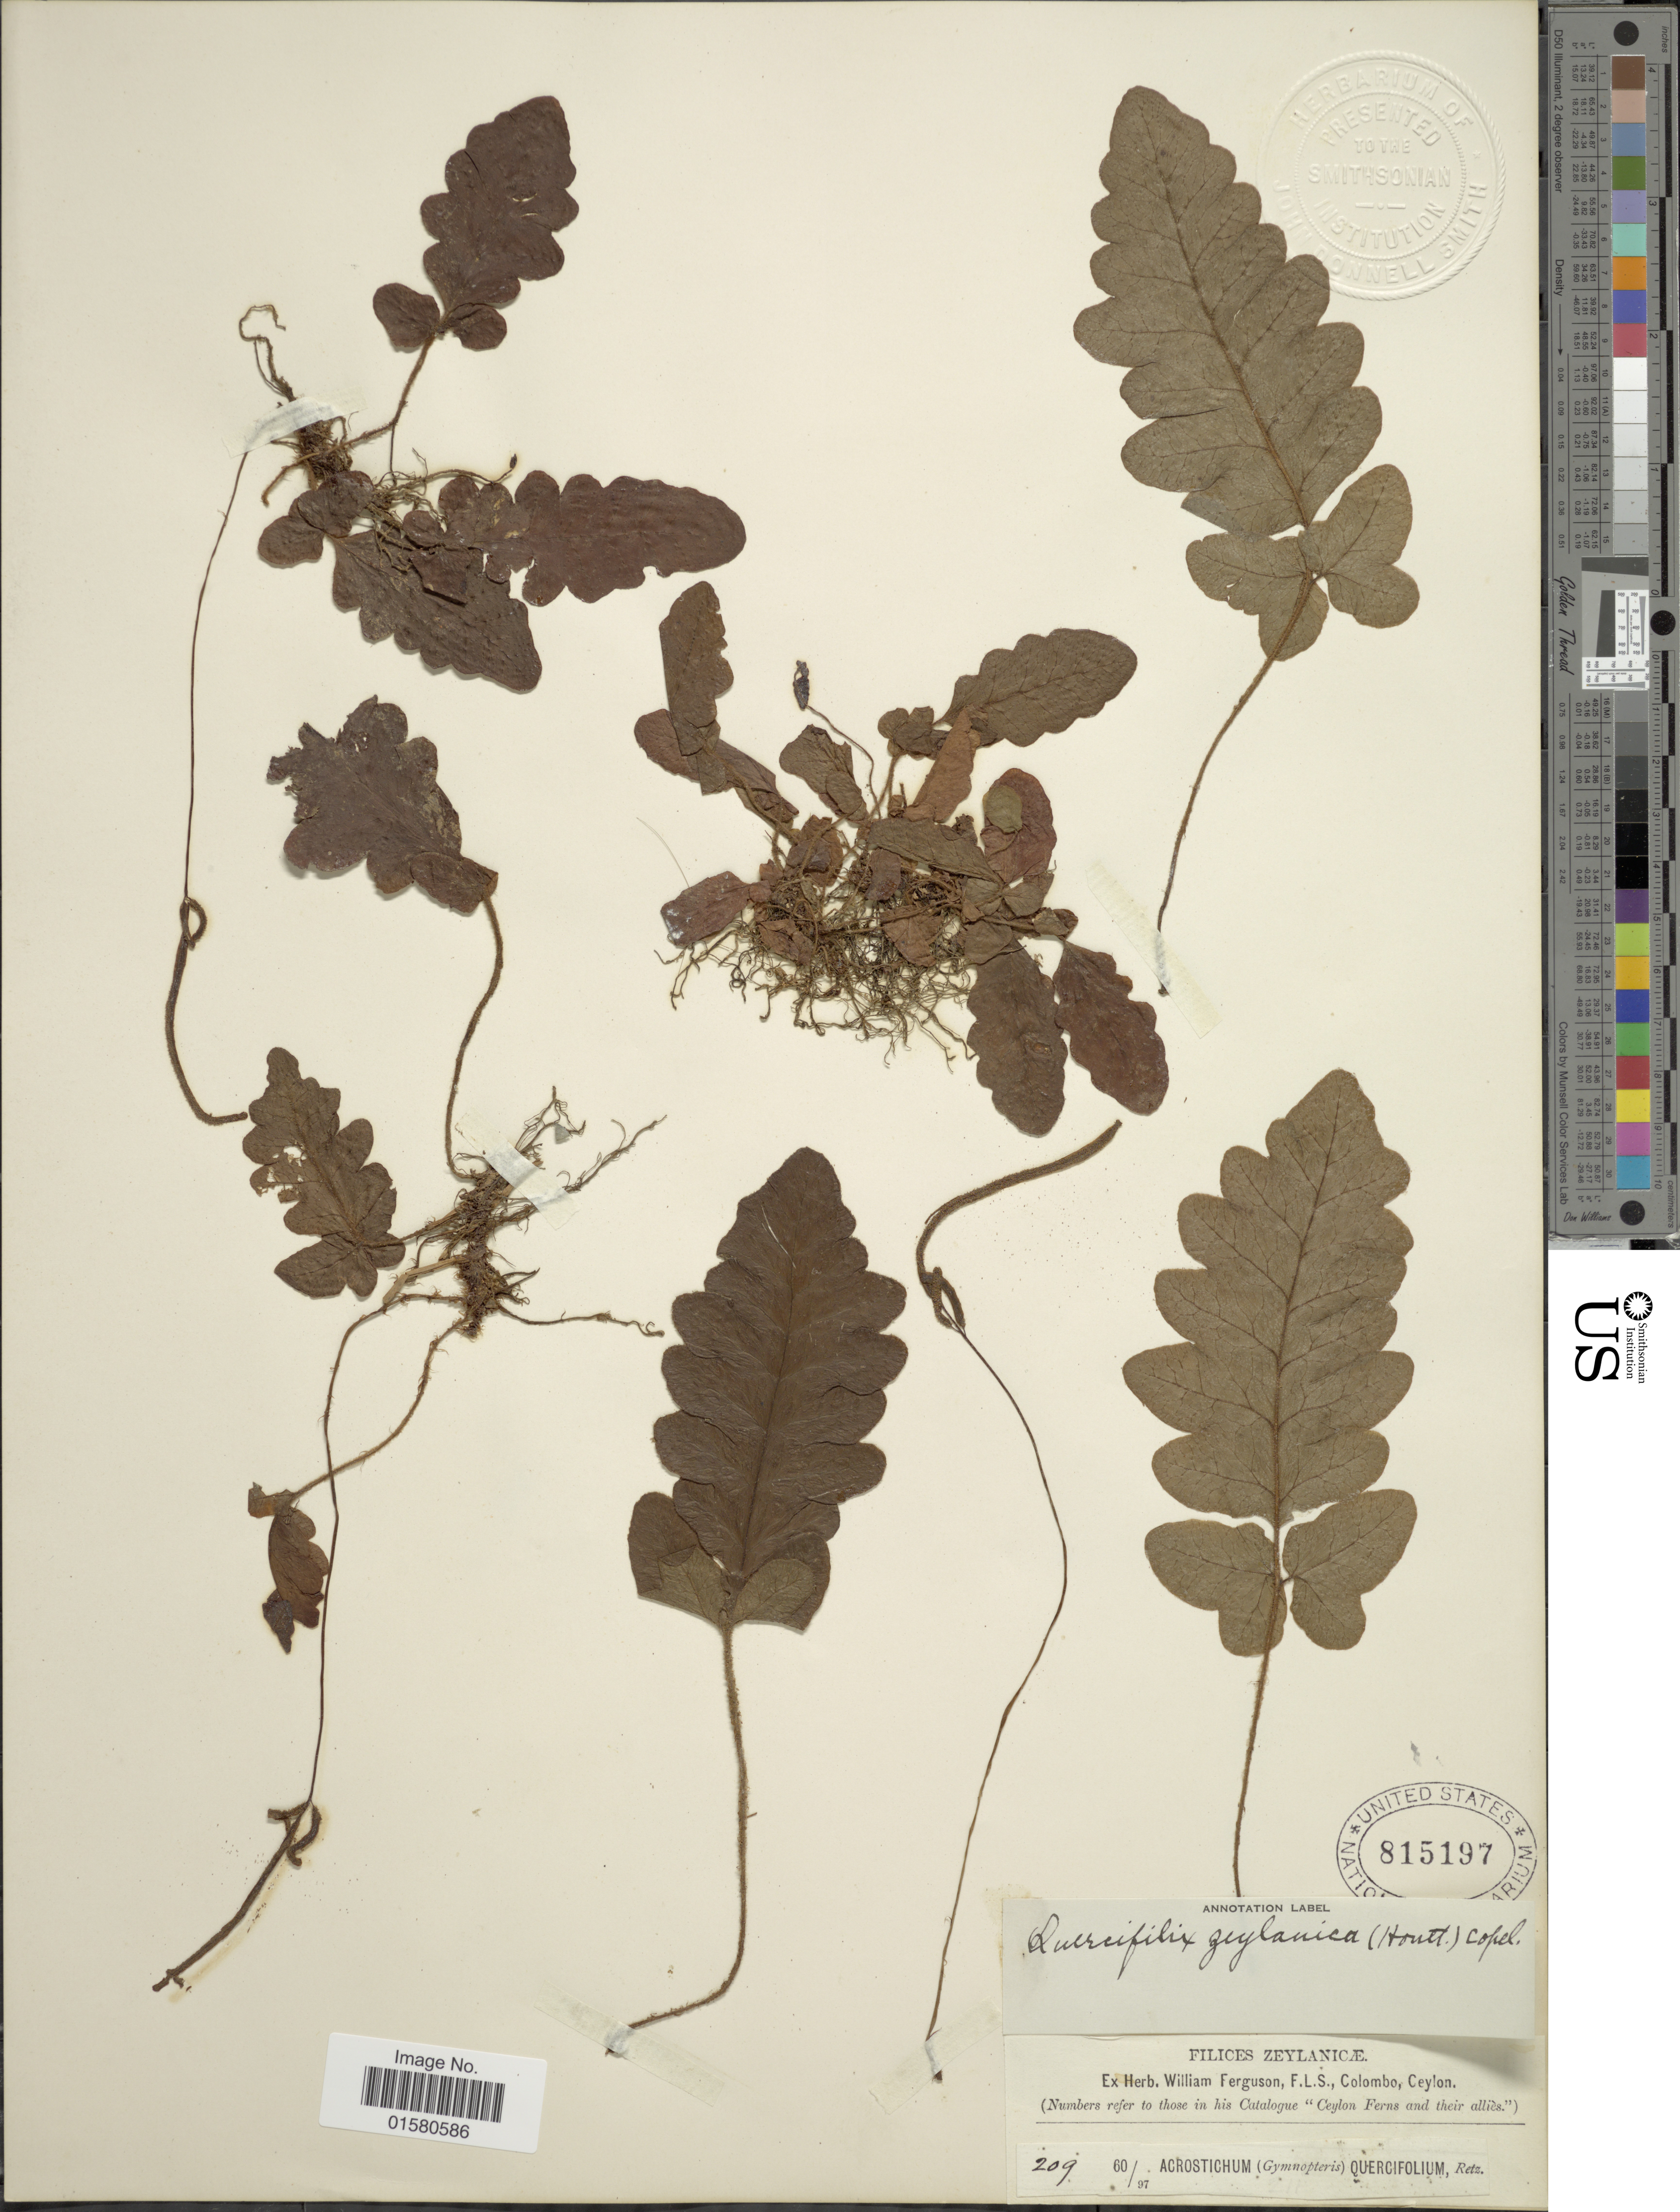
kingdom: Plantae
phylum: Tracheophyta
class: Polypodiopsida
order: Polypodiales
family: Tectariaceae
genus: Tectaria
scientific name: Tectaria zeilanica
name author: (Houtt.) Sledge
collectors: ex herb. W. Ferguson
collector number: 209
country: Sri Lanka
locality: Filices Zeylanicae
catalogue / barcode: US 815197